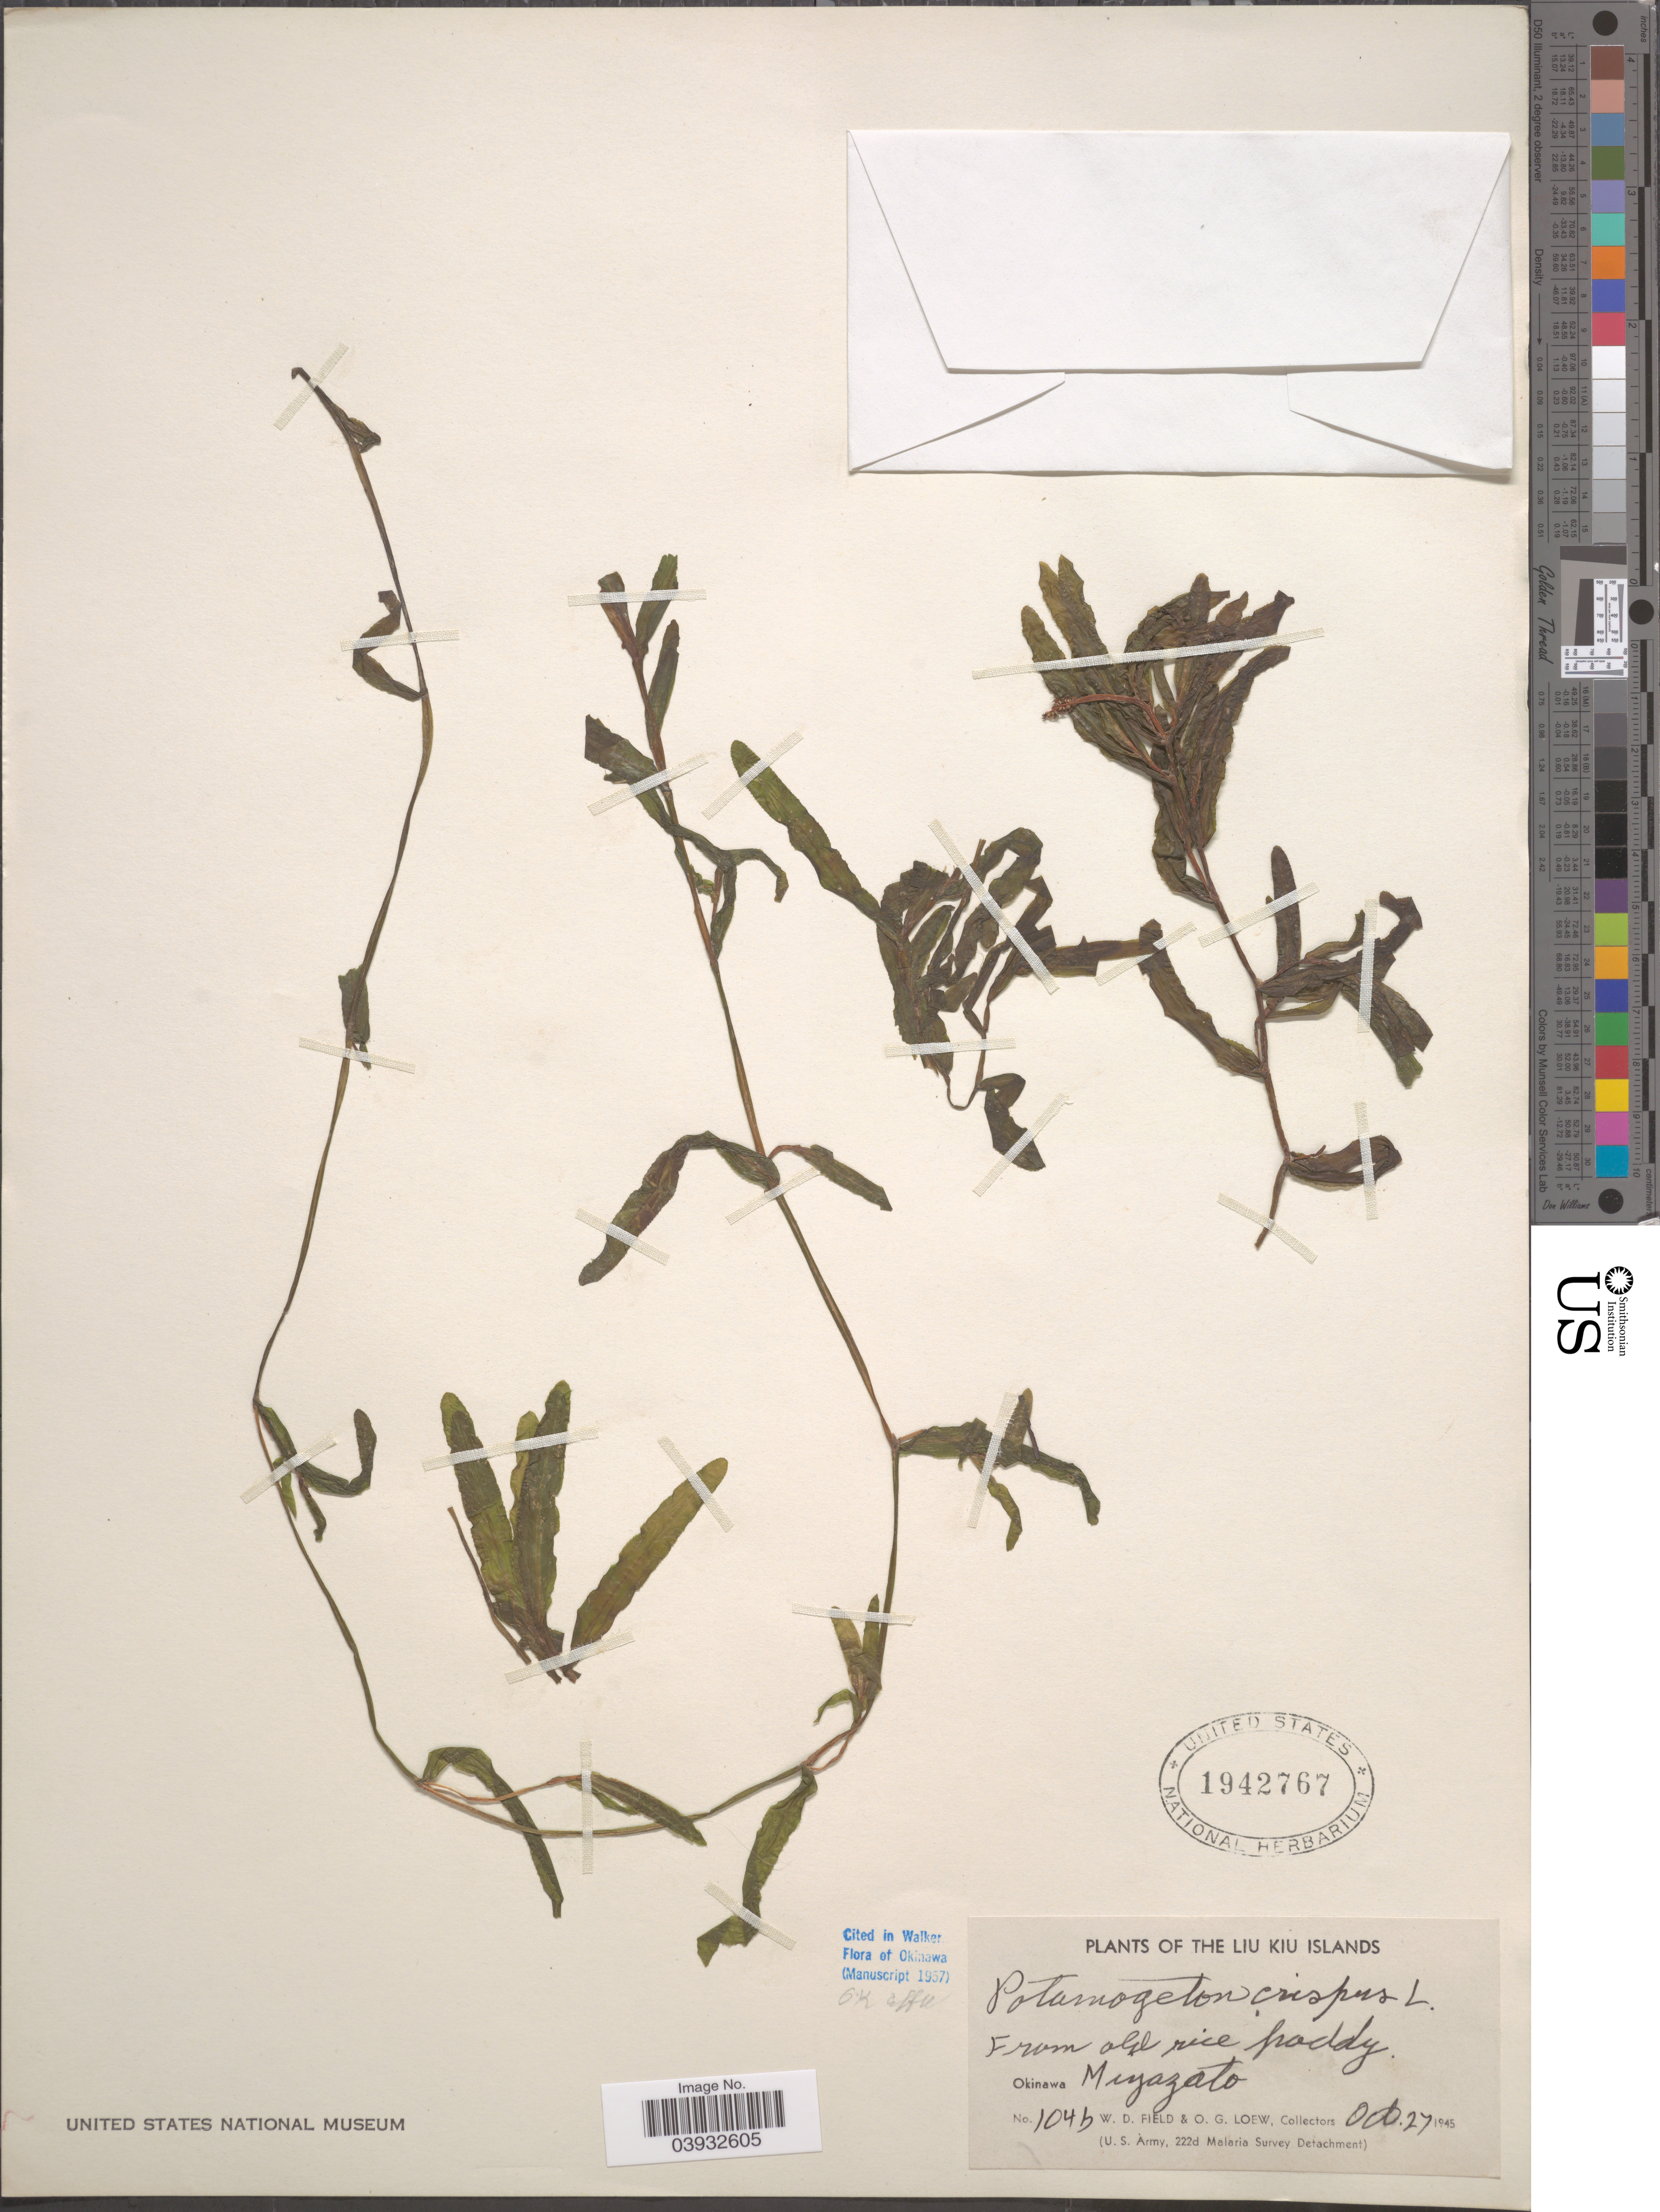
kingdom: Plantae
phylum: Tracheophyta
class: Liliopsida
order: Alismatales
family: Potamogetonaceae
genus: Potamogeton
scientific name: Potamogeton crispus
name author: L.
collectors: W. D. Field & O. G. Loew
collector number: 104b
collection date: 1945-10-27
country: Japan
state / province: Okinawa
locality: Liu Kiu Islands. Miyazato.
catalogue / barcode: US 1942767